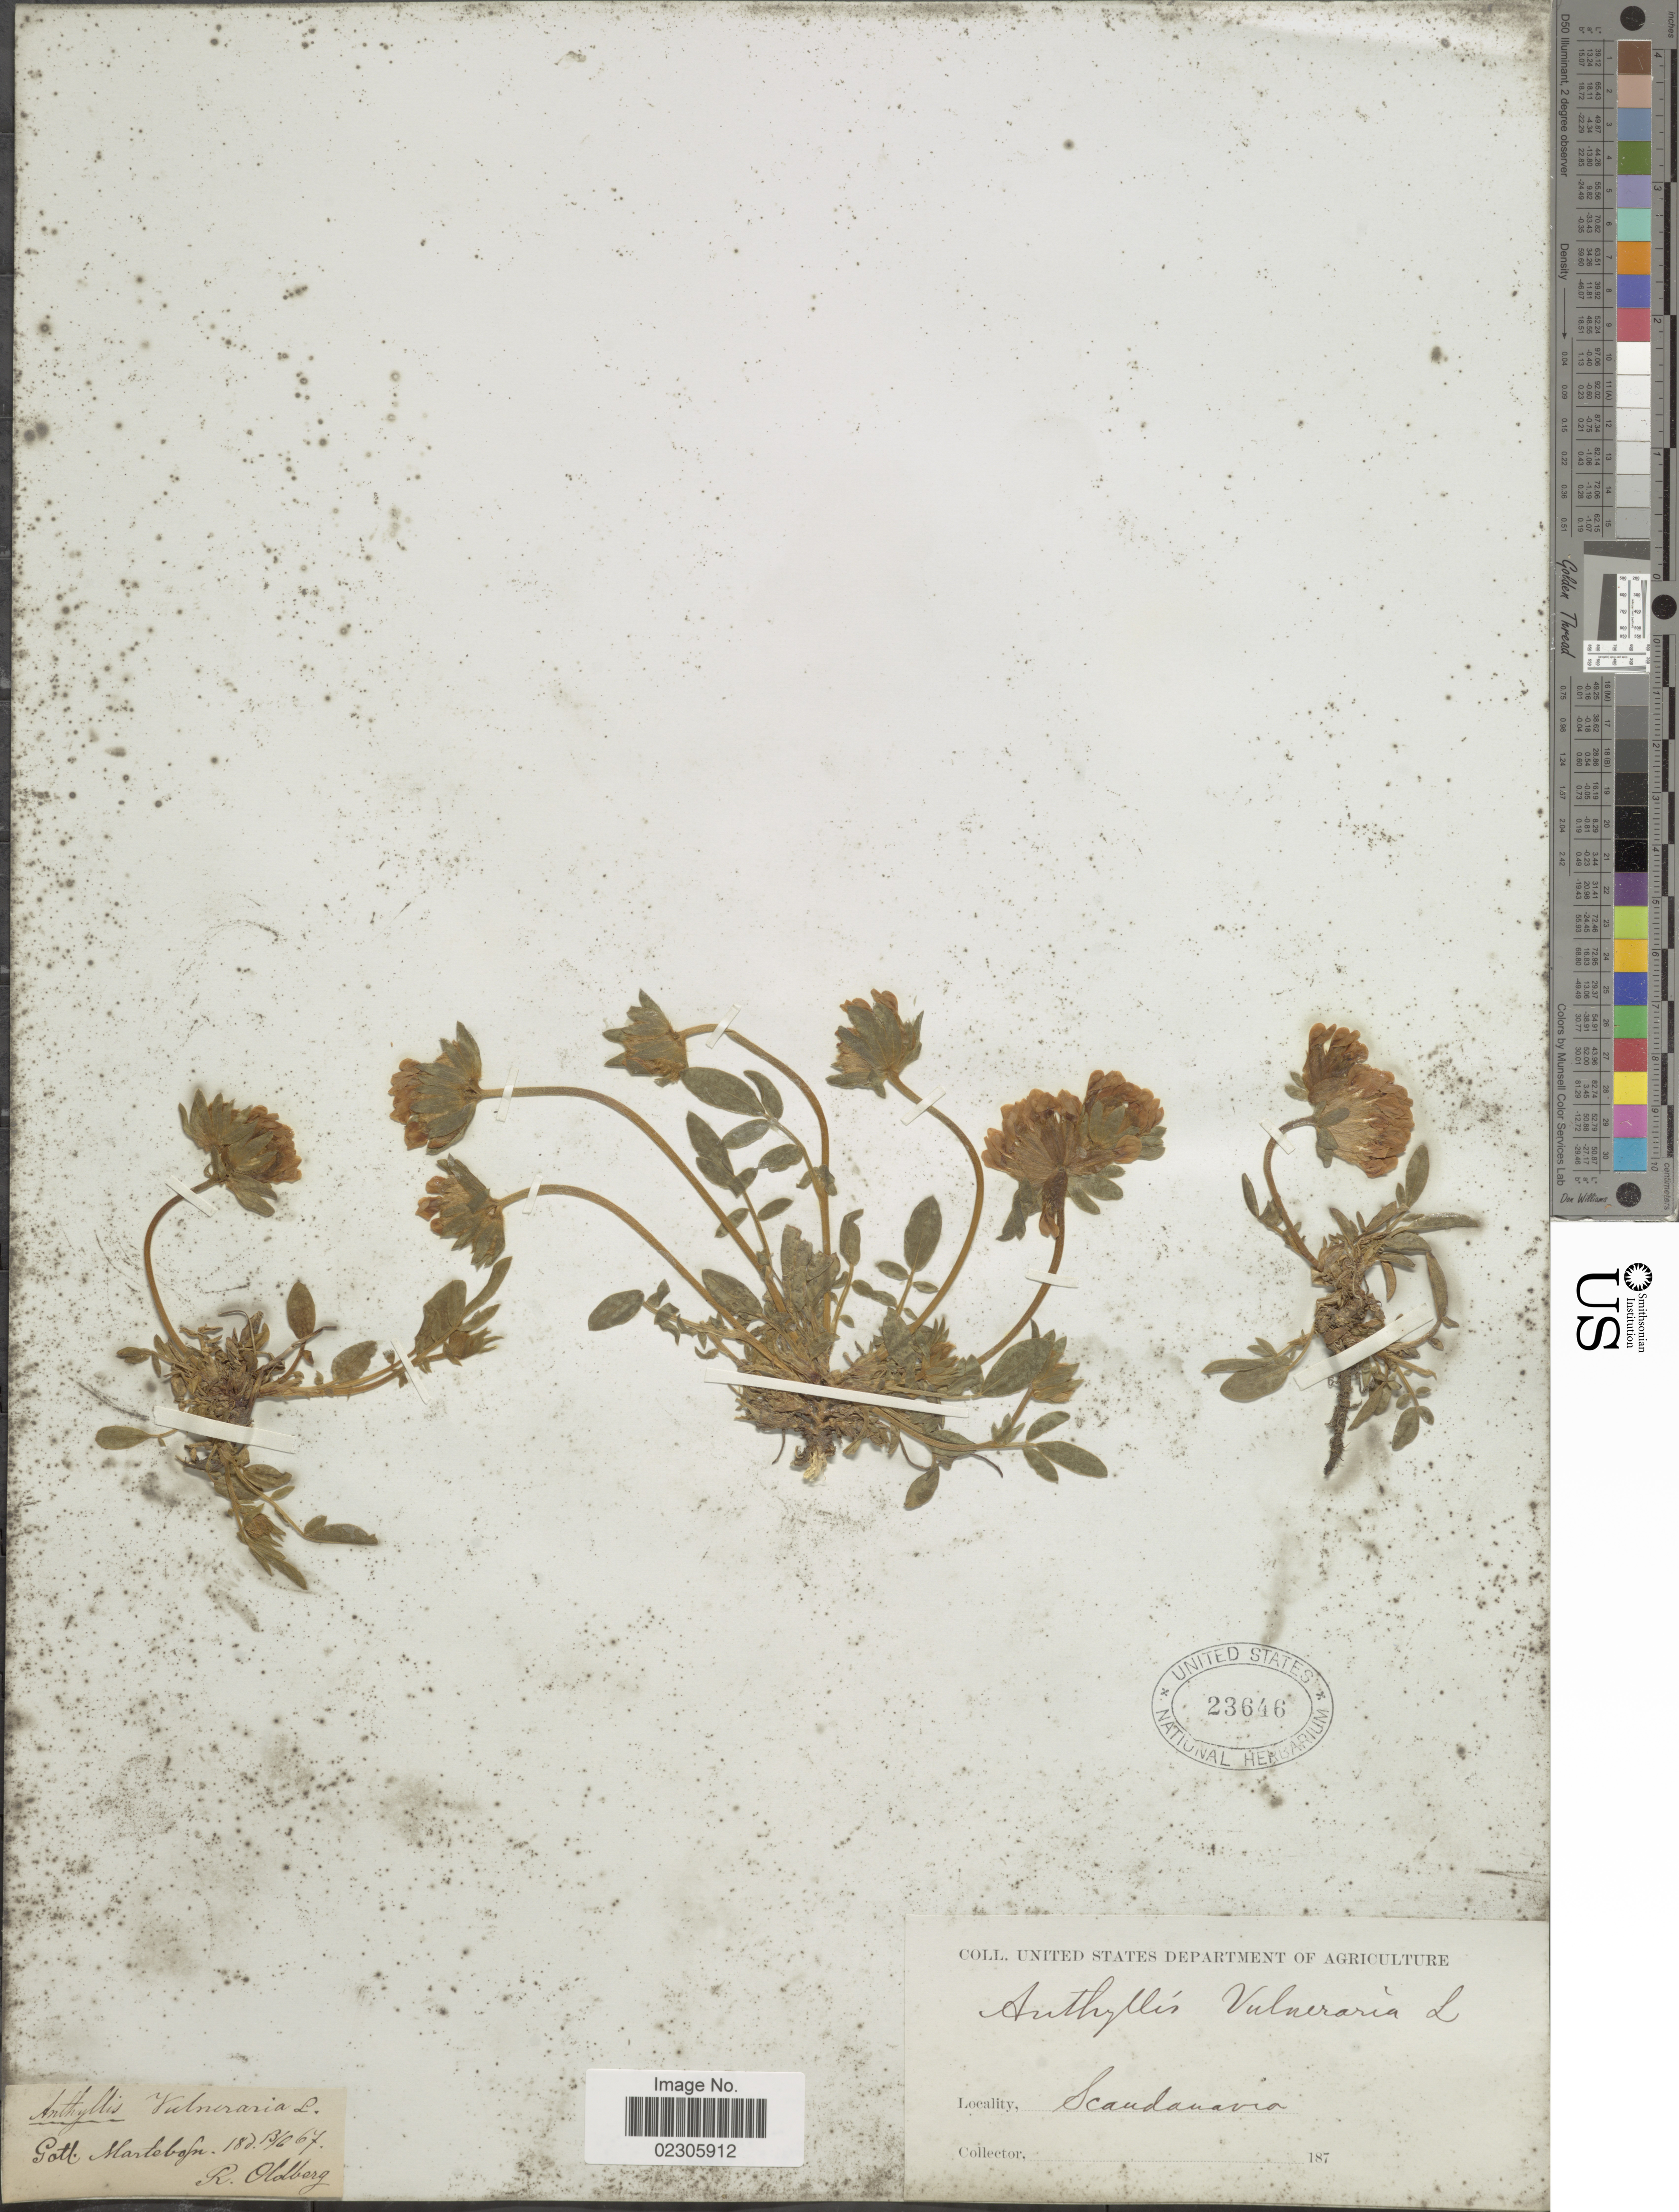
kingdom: Plantae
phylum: Tracheophyta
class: Magnoliopsida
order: Fabales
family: Fabaceae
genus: Anthyllis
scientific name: Anthyllis vulneraria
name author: L.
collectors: R. Oldberg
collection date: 1867-06-13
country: Sweden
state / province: Gotland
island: Gotland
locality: Scandinavia, Gotl., Martebo sn.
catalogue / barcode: US 23646